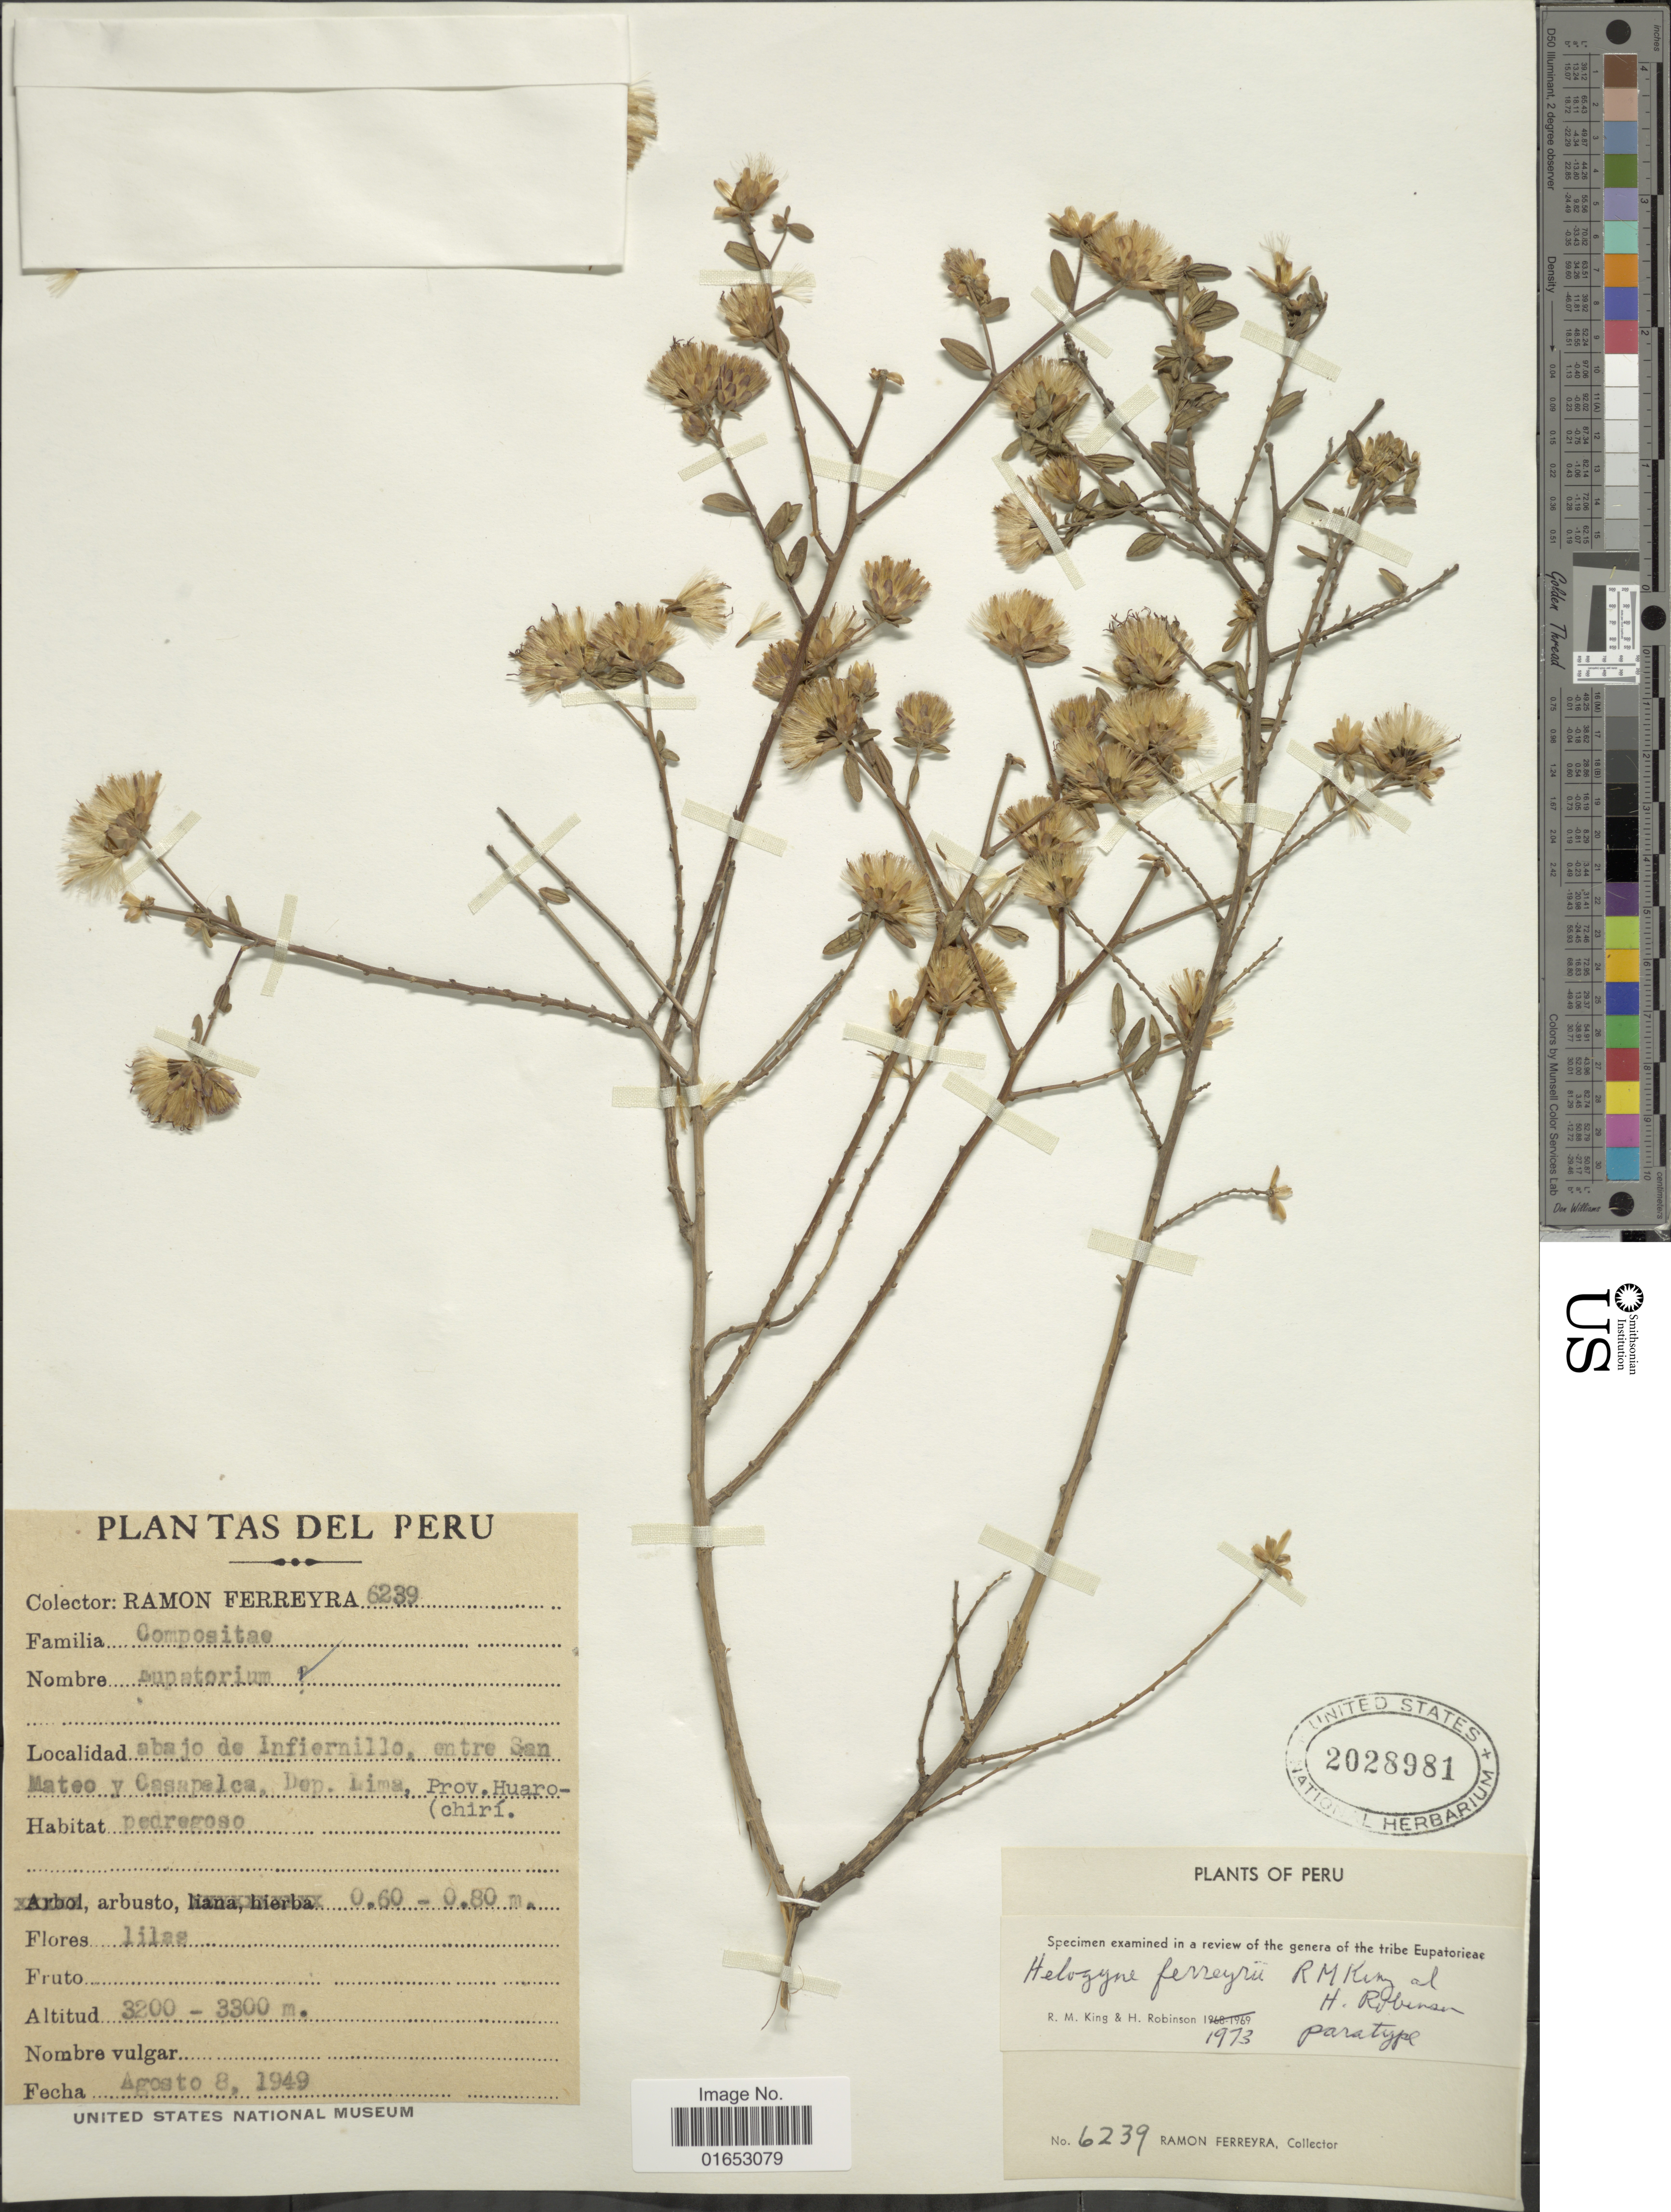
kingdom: Plantae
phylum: Tracheophyta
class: Magnoliopsida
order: Asterales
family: Asteraceae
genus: Helogyne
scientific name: Helogyne ferreyrae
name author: R.M. King & H. Rob.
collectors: R. A. Ferreyra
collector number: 6239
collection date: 1949-08-08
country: Peru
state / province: Lima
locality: Abajo de Infiernillo, entre San Mateo y Casapelca, Prov. Huarochiri)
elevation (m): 3200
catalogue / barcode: US 2028981